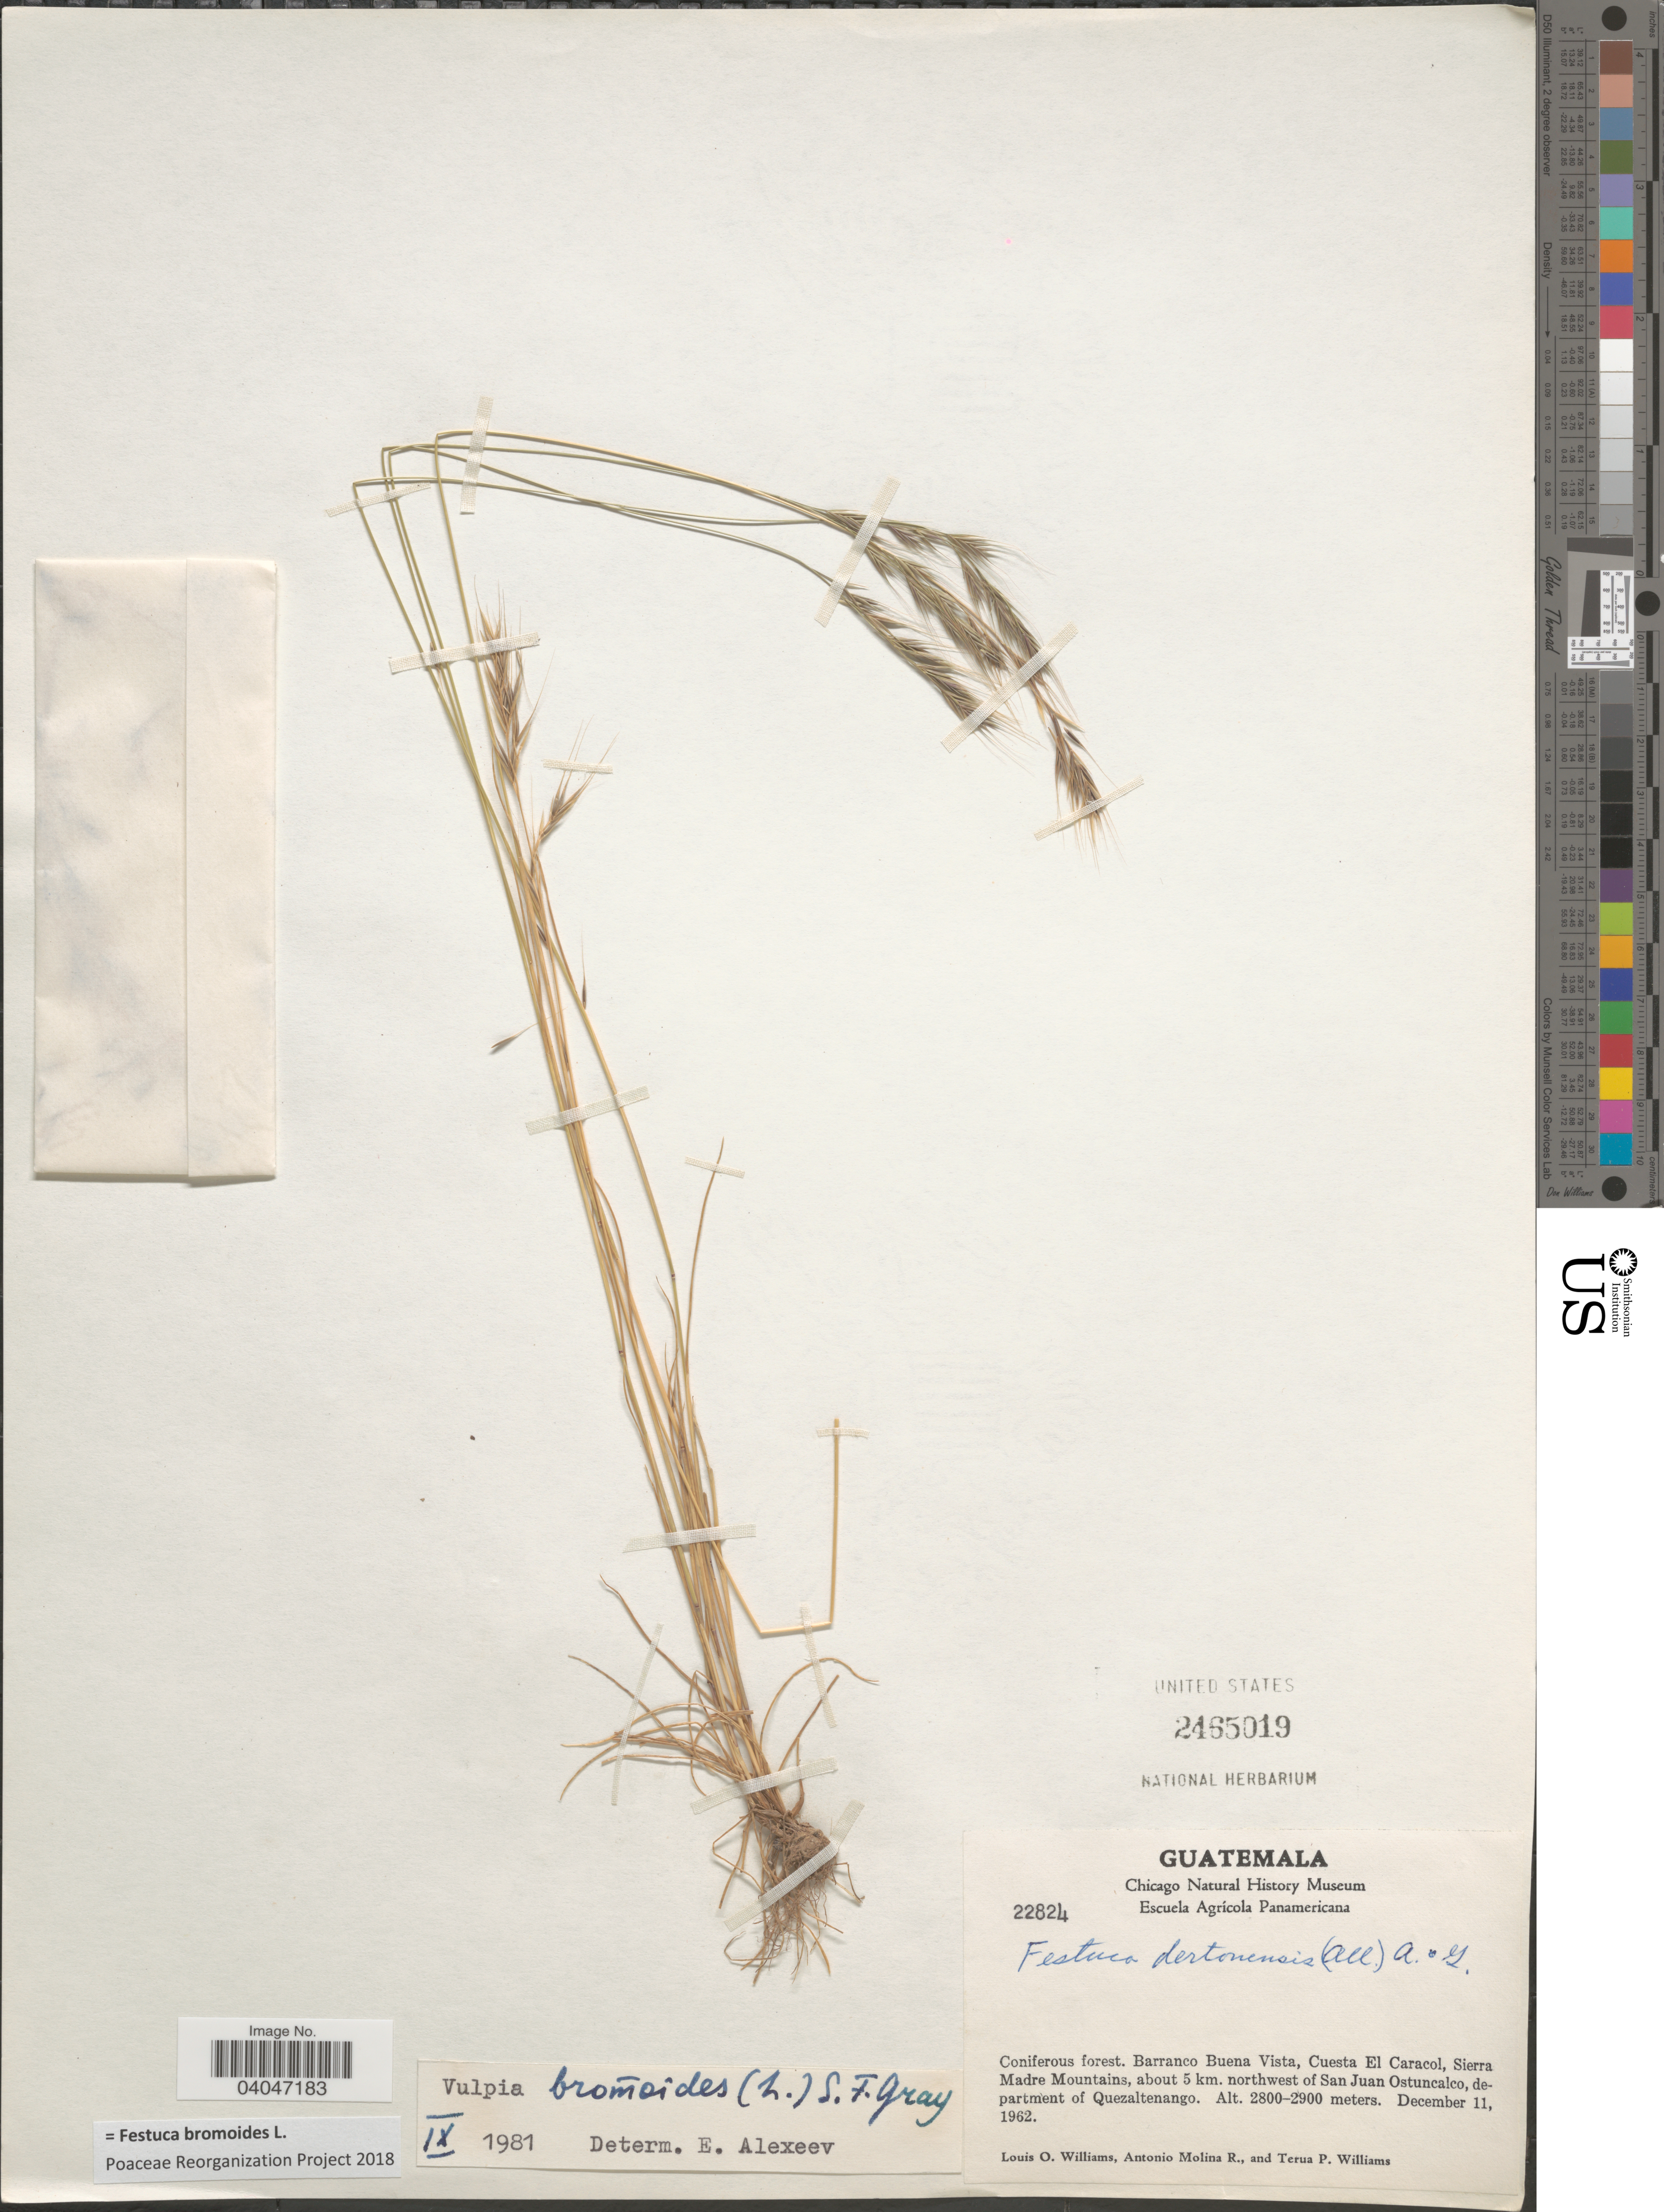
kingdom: Plantae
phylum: Tracheophyta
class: Liliopsida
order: Poales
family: Poaceae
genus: Festuca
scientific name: Festuca bromoides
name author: L.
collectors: L. O. Williams, A. Molina R. & T. Williams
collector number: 22824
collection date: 1962-12-11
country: Guatemala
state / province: Quetzaltenango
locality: Coniferous forest. Barranco Bueno Vista, Cuesta El Caracol, Sierra Madre Mountains, about 5 km. northwest of San Juan Ostuncalco, department of Quezaltenango.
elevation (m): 2800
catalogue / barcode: US 2465019